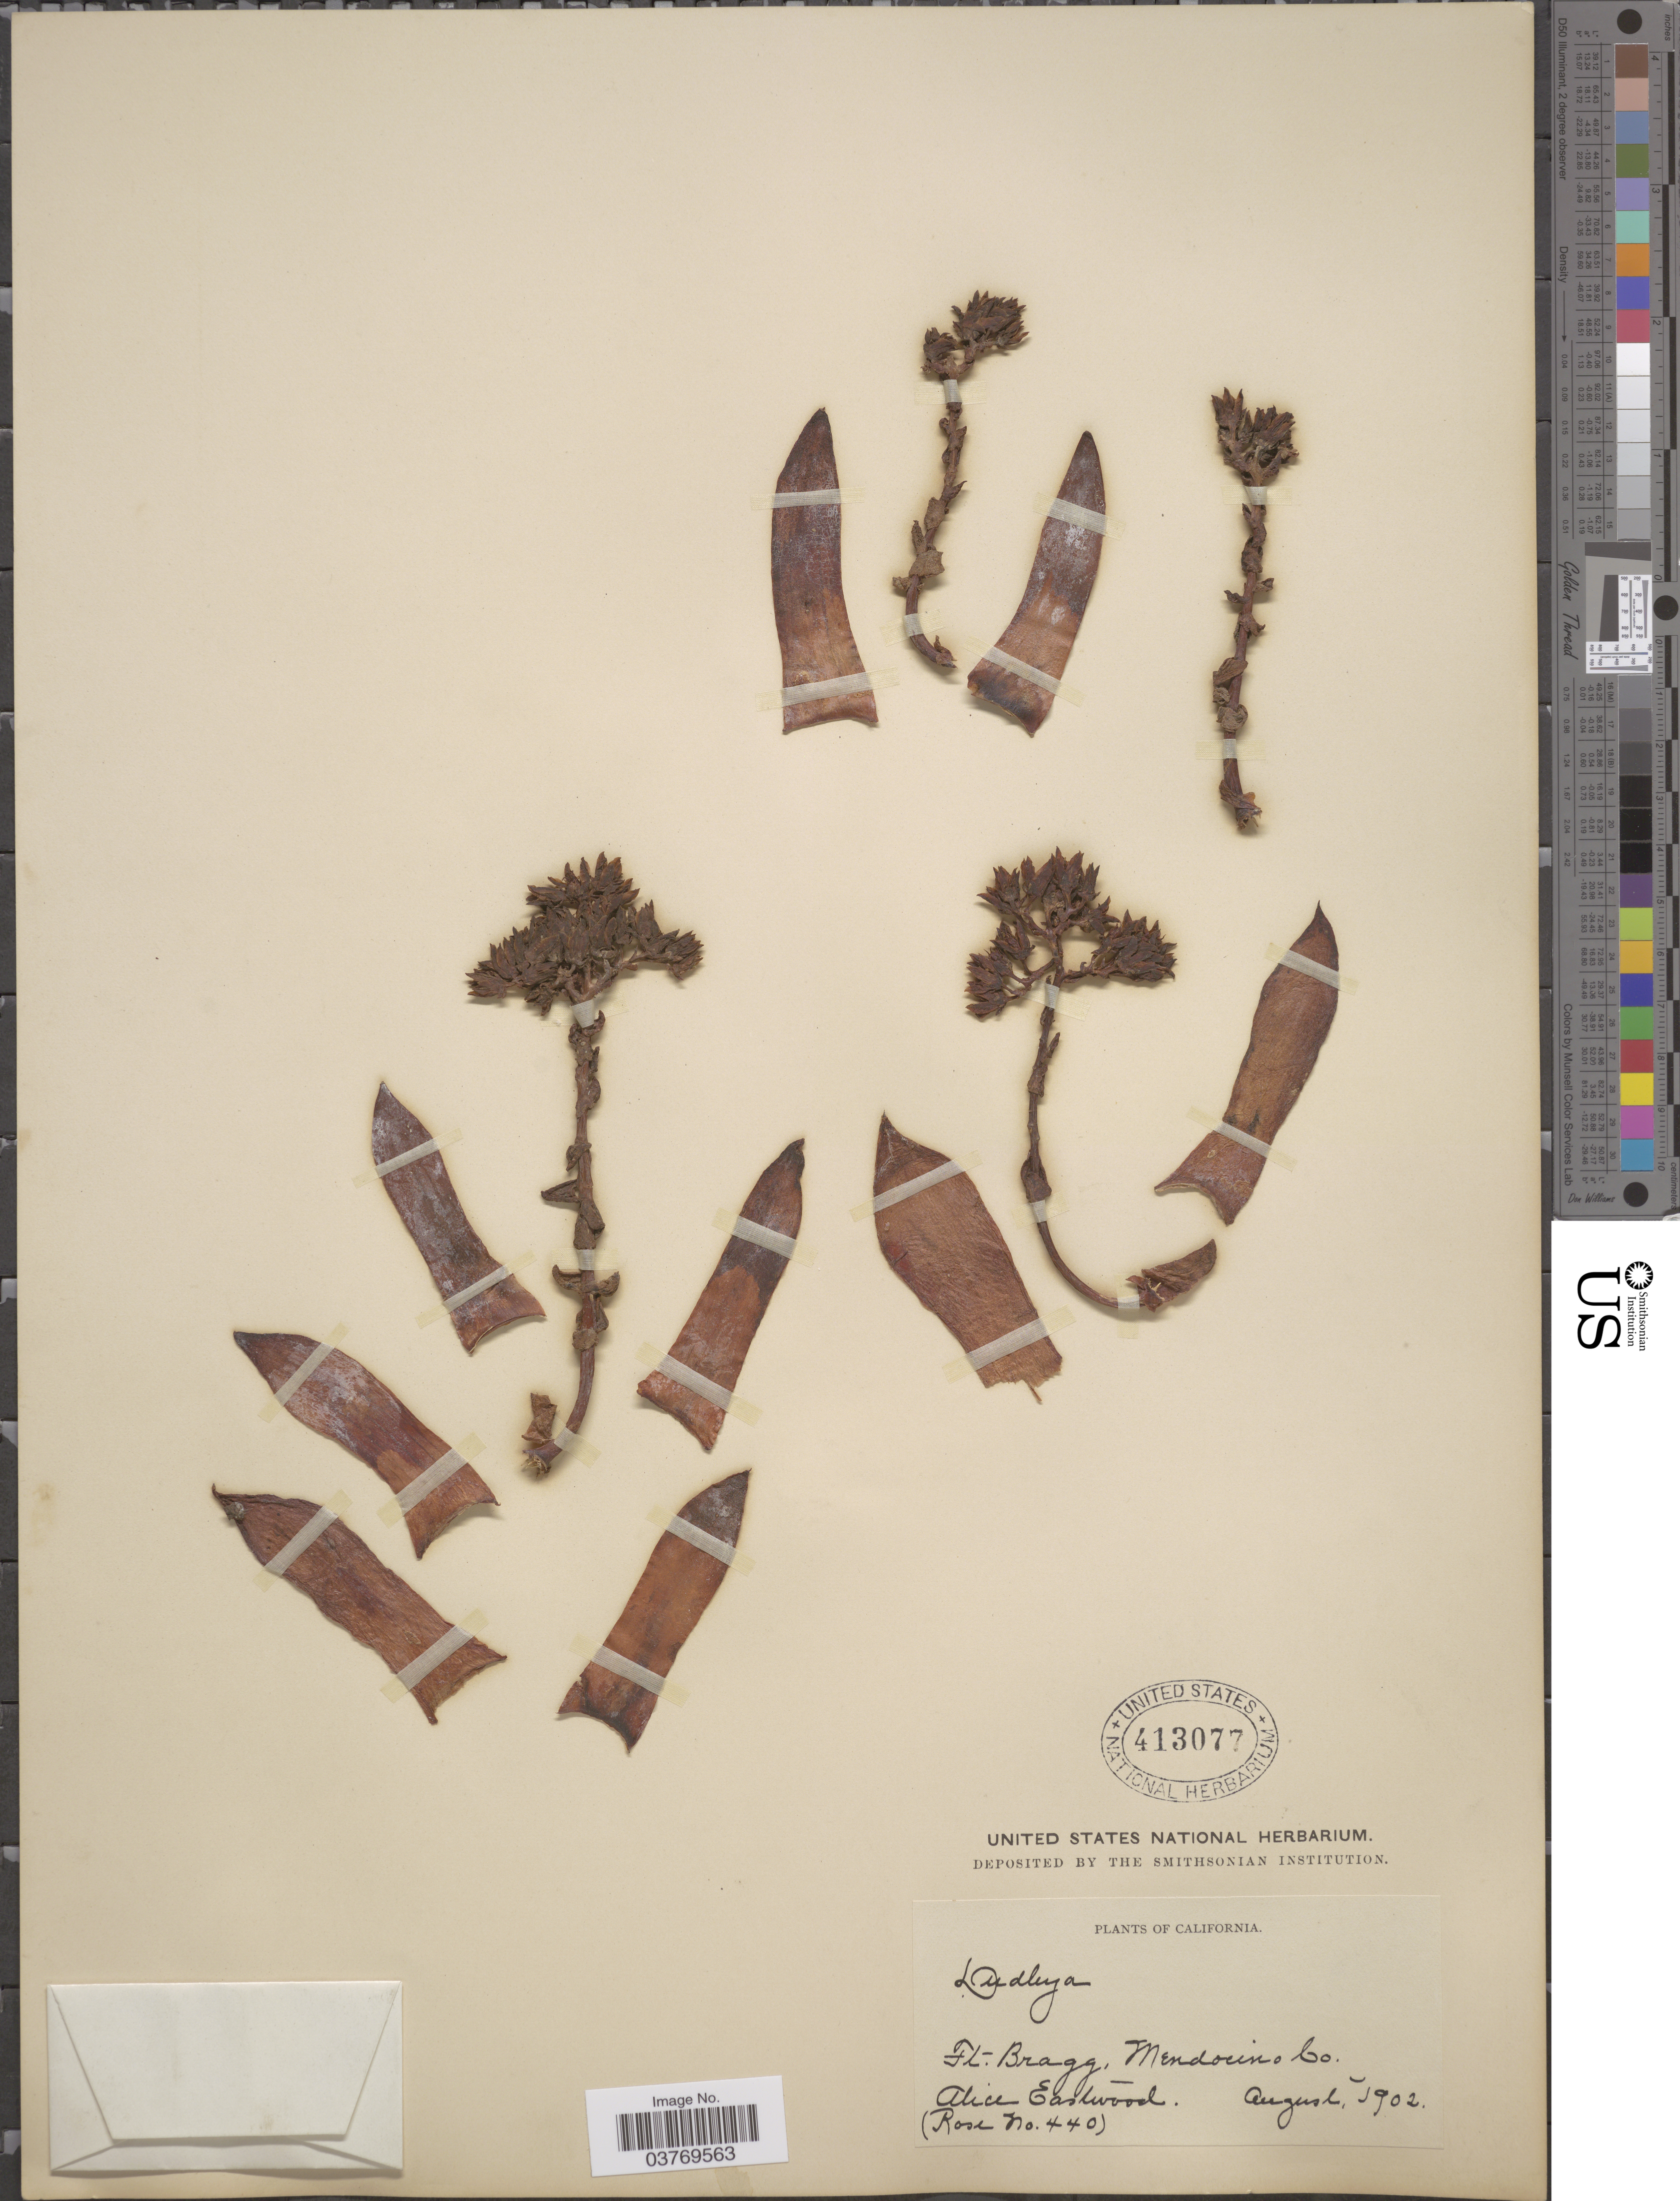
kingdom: Plantae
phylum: Tracheophyta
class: Magnoliopsida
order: Saxifragales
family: Crassulaceae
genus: Dudleya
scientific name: Dudleya caespitosa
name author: (Haw.) Britton & Rose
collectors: A. Eastwood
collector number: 440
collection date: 1902-08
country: United States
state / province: California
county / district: Mendocino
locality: Ft. Bragg, Mendocino Co.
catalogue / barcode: US 413077